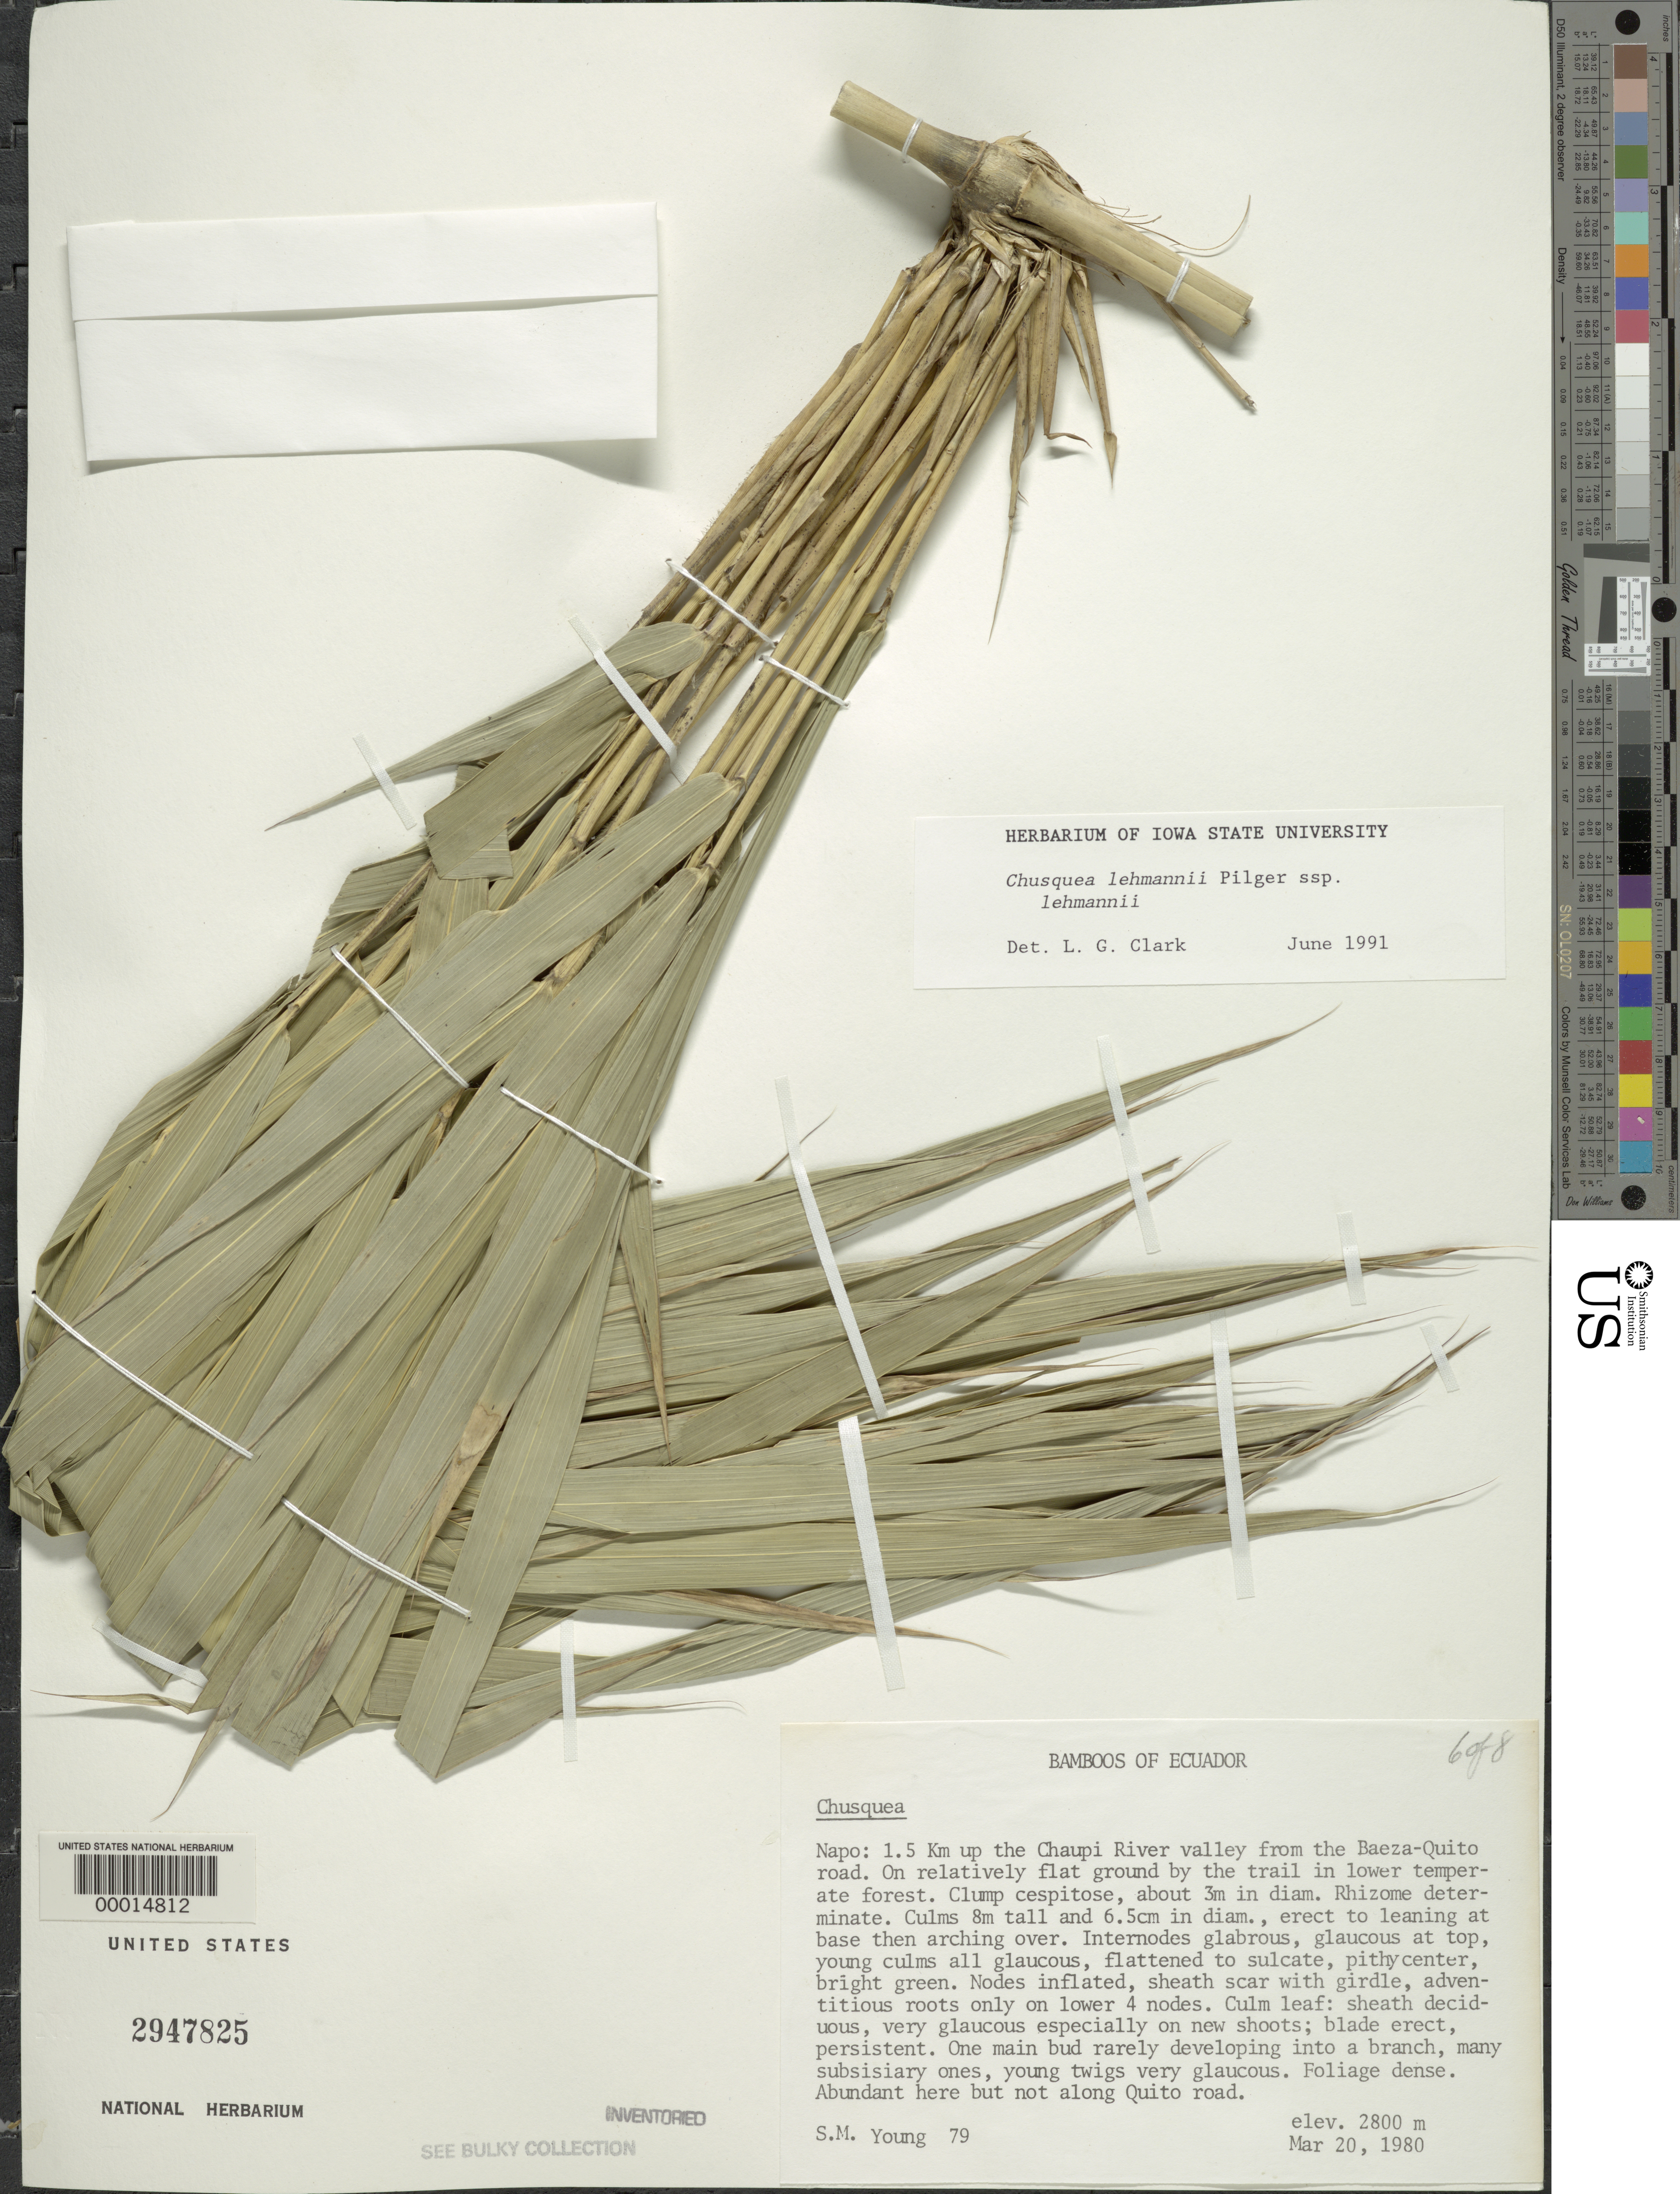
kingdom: Plantae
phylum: Tracheophyta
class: Liliopsida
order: Poales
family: Poaceae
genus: Chusquea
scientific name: Chusquea lehmannii subsp. lehmannii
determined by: Clark, Lynn G., (ISC), Iowa State University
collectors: S. Young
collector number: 79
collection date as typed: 20 Mar 1980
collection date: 1980-03-20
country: Ecuador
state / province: Napo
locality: Chaupi River Valley, baeza/quito road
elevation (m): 2800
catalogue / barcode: US 2947825